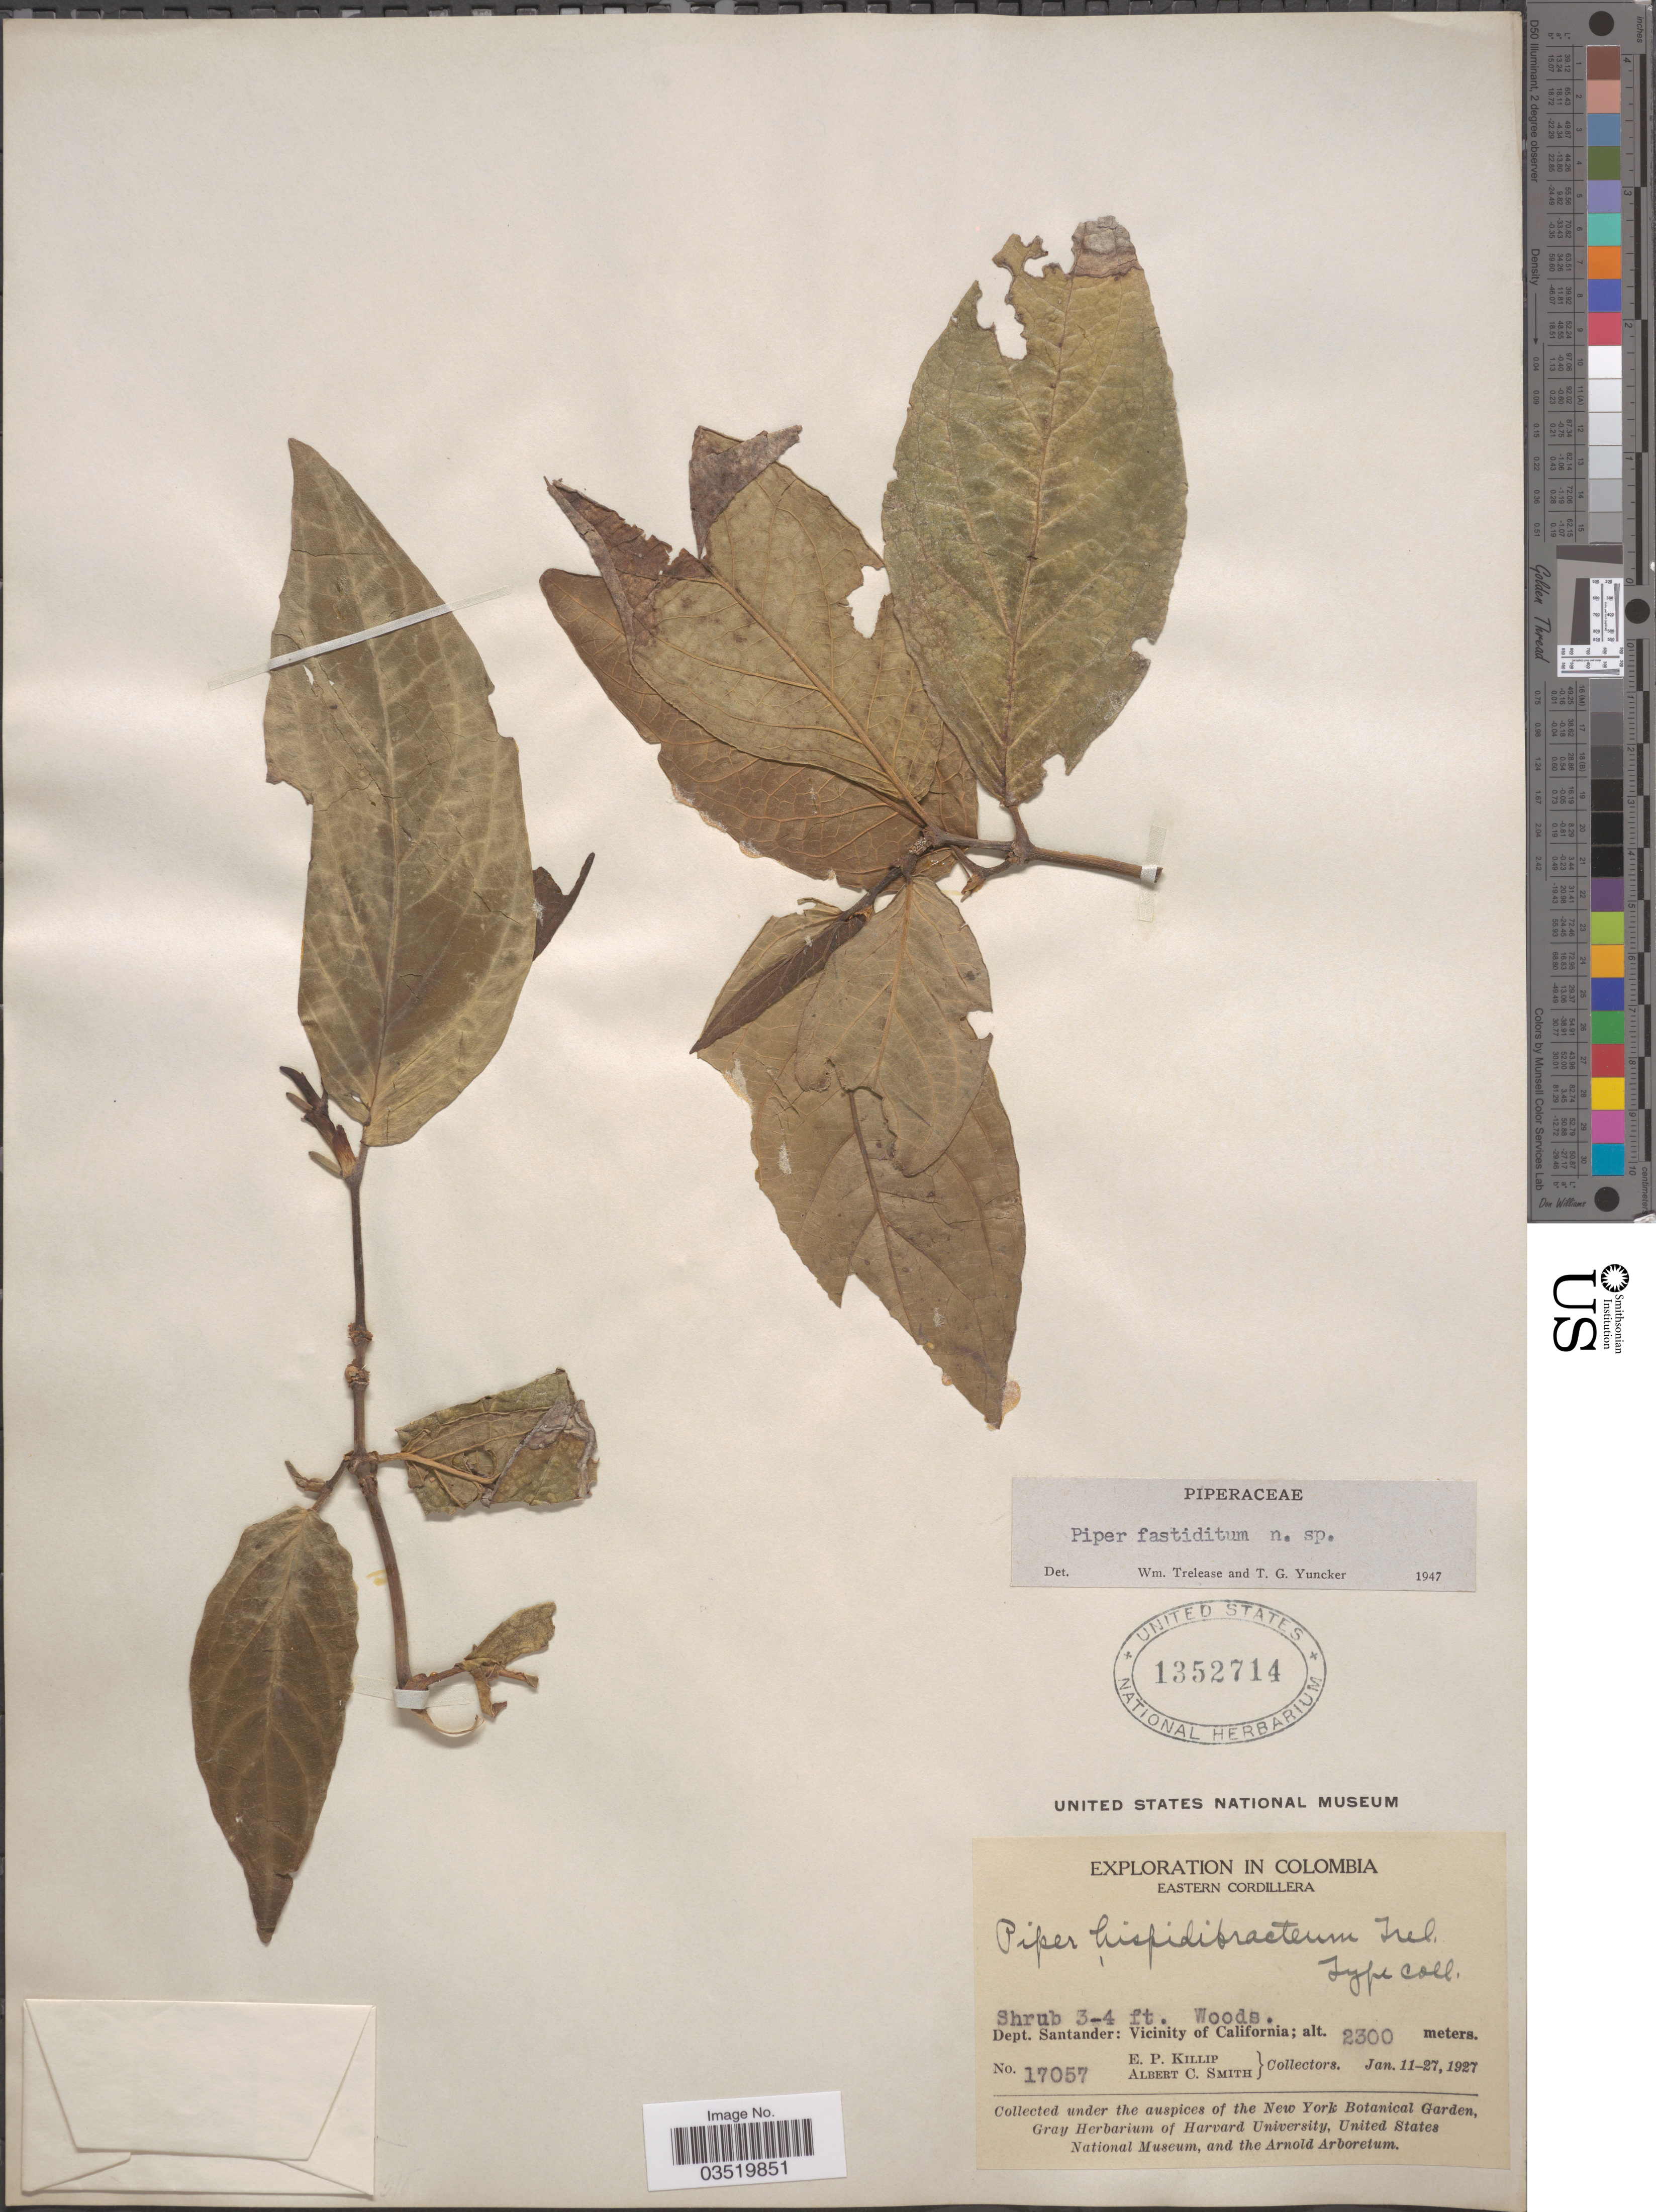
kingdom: Plantae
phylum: Tracheophyta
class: Magnoliopsida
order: Piperales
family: Piperaceae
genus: Piper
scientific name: Piper fastiditum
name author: Trel. & Yunck.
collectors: E. P. Killip & A. C. Smith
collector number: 17057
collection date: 1927-01-11/1927-01-27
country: Colombia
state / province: Santander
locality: Eastern Cordillera. Dept. Santander: Vicinity of California.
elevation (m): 2300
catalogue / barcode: US 1352714